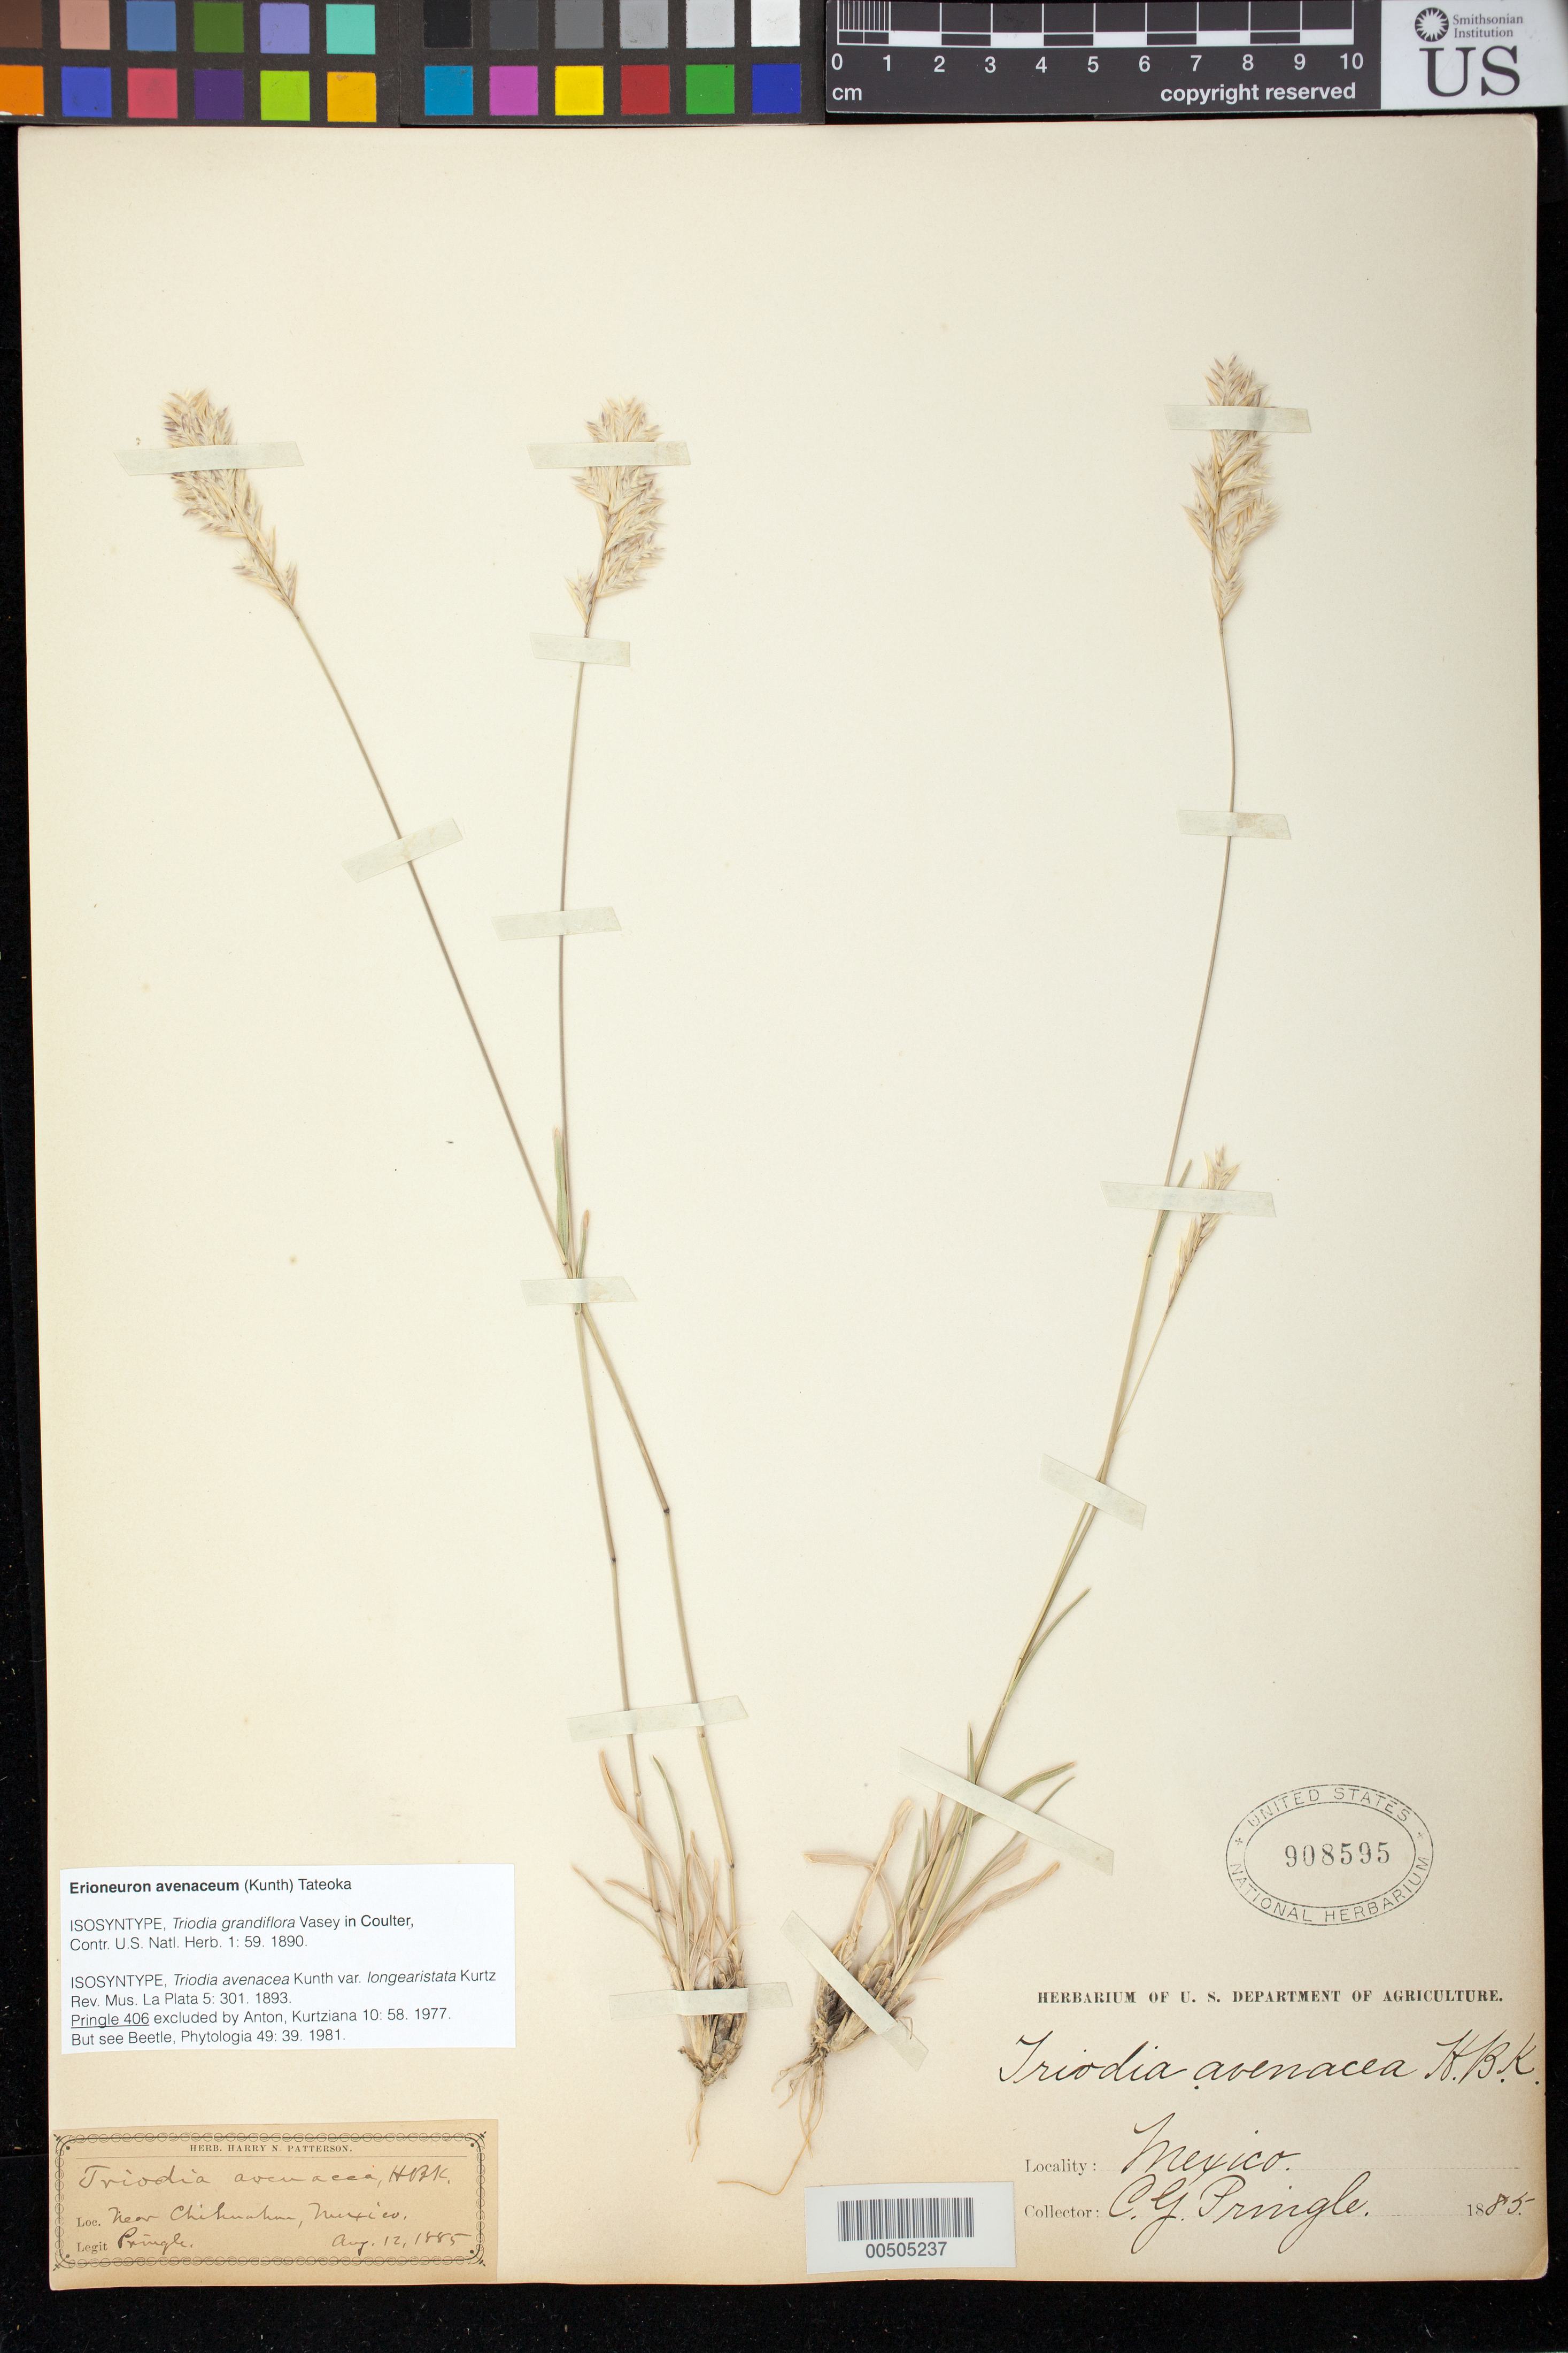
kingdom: Plantae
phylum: Tracheophyta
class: Liliopsida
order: Poales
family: Poaceae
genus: Triodia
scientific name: Triodia grandiflora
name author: Vasey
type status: Isosyntype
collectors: C. G. Pringle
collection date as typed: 12 Aug 1885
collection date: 1885-08-12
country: Mexico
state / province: Chihuahua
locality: Near Chihuahua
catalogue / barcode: US 908595